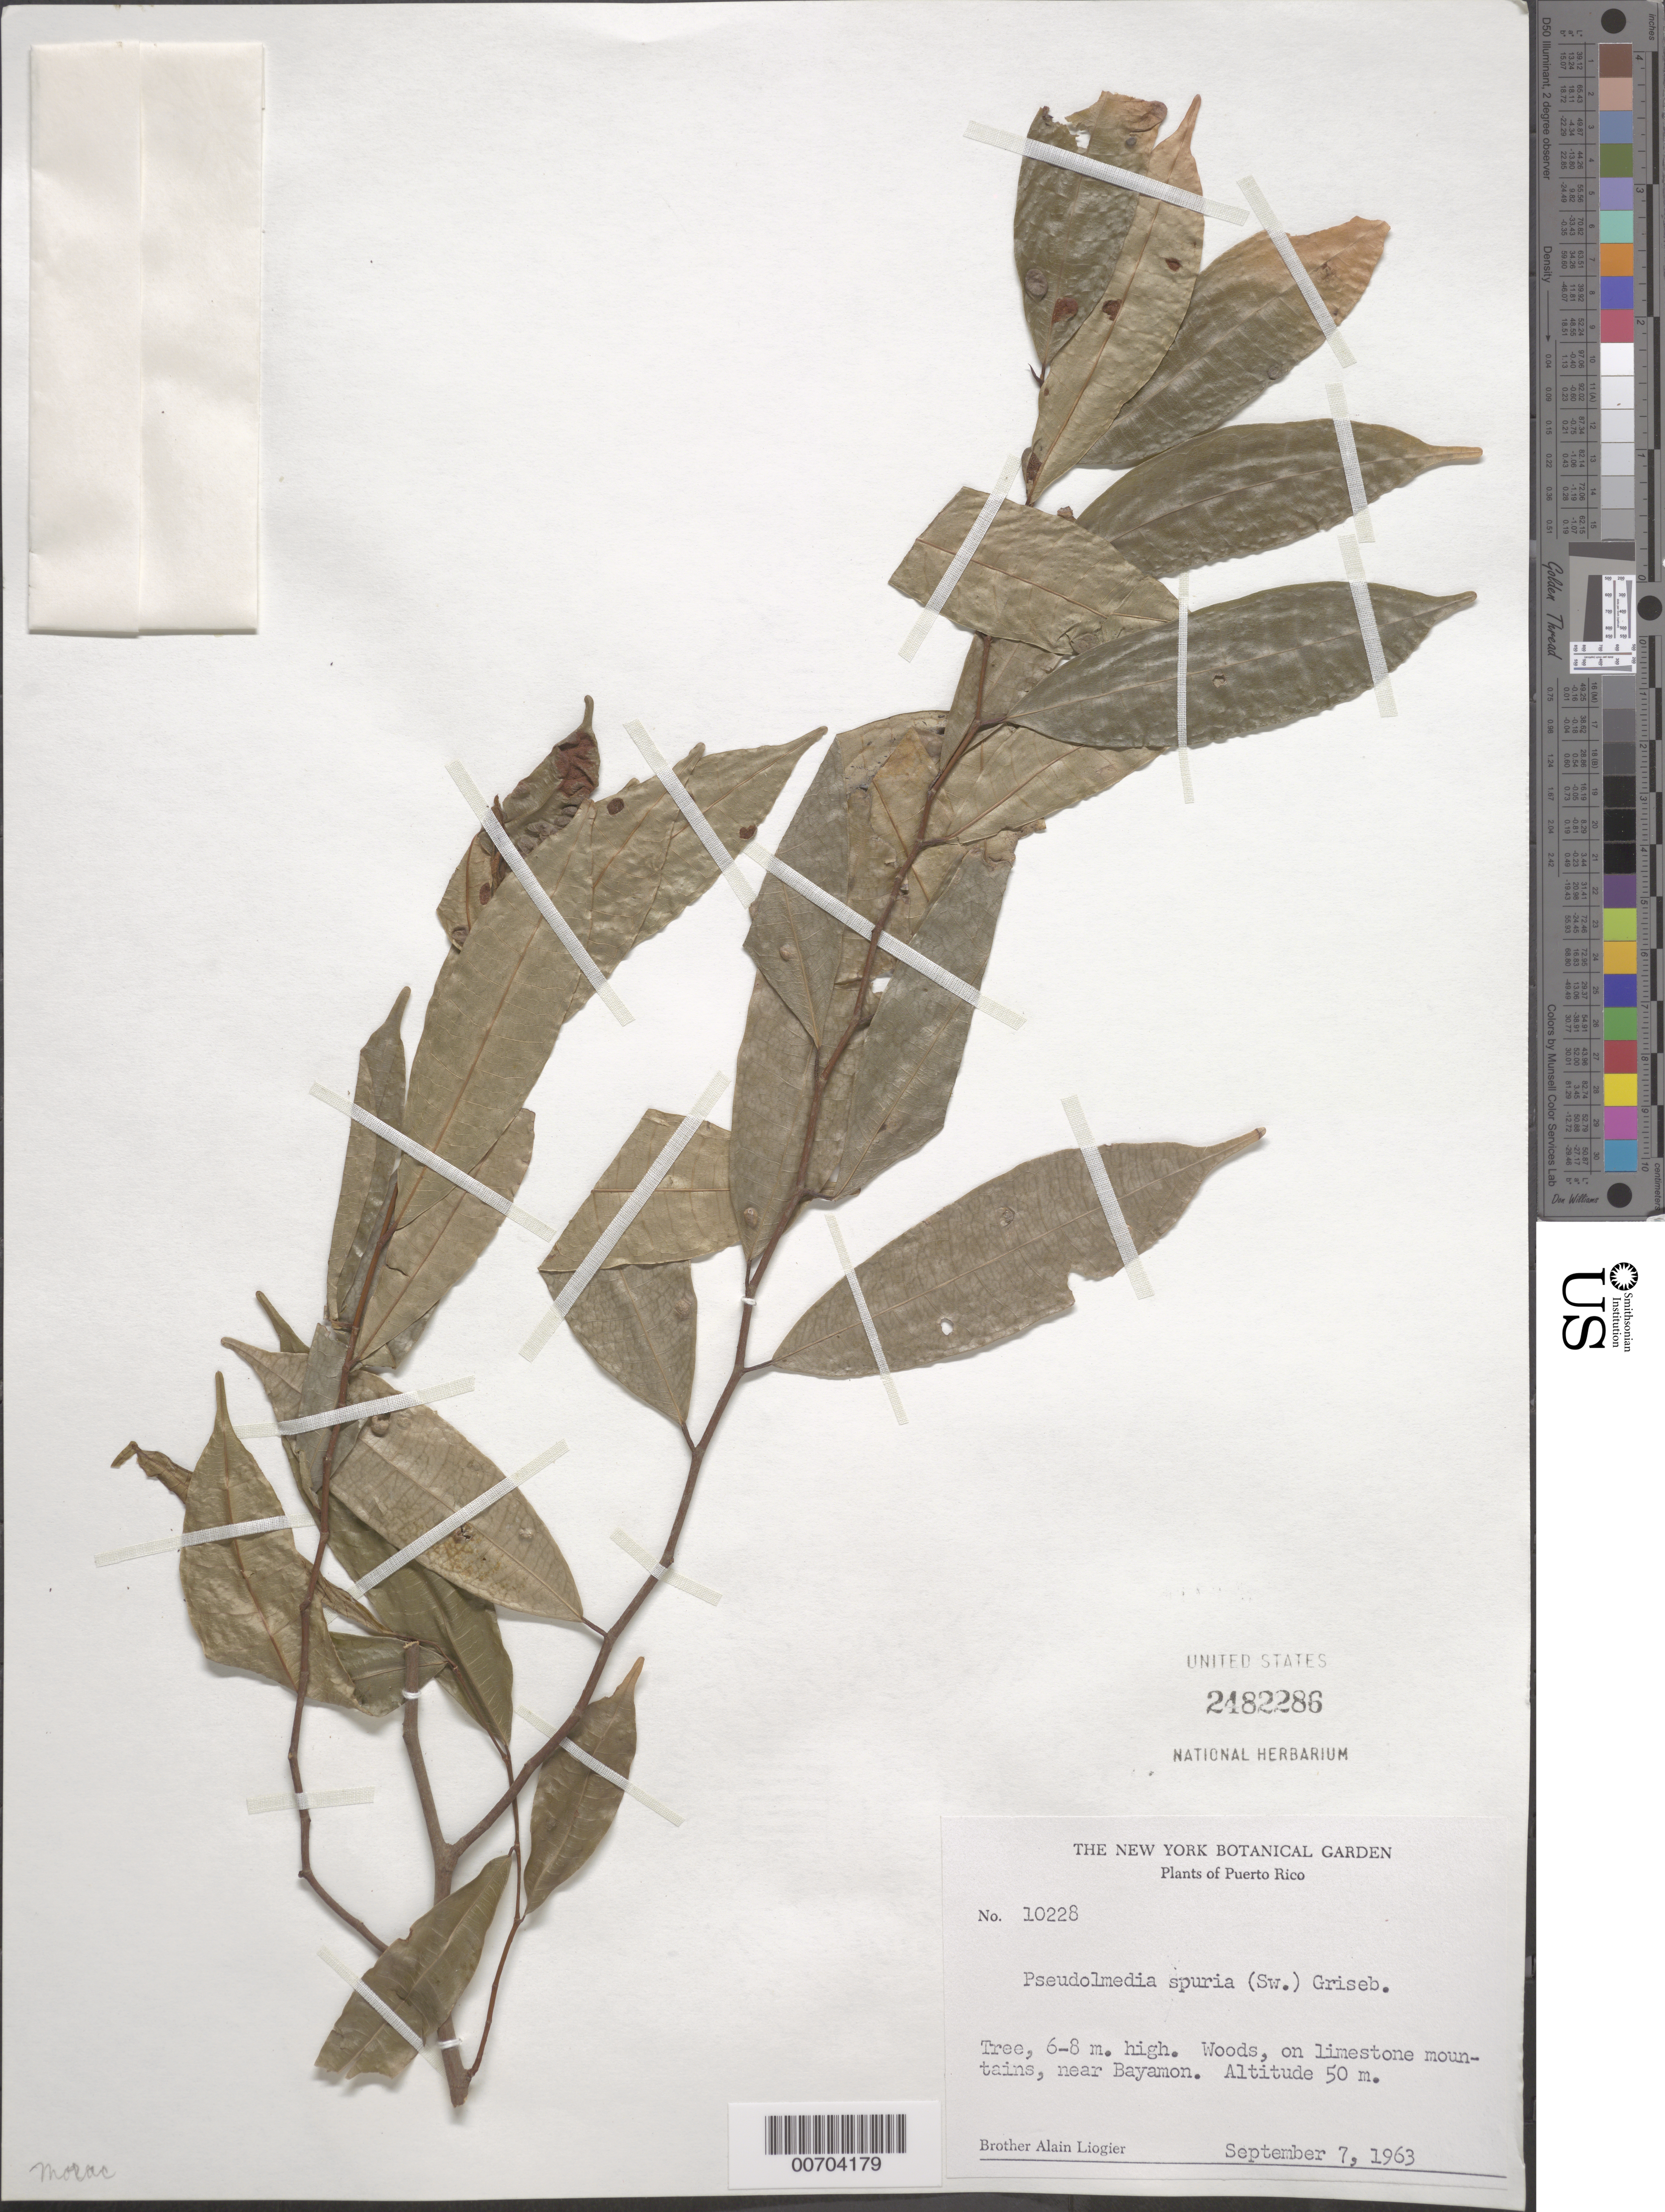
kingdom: Plantae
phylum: Tracheophyta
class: Magnoliopsida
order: Rosales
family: Moraceae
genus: Pseudolmedia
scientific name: Pseudolmedia spuria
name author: (Sw.) Griseb.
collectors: A. H. Liogier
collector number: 10228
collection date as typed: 07 Sep 1963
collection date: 1963-09-07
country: Puerto Rico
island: Greater Antilles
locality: Bayamon, vic of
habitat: Woods, on limestone mountains.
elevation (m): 50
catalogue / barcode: US 2482286